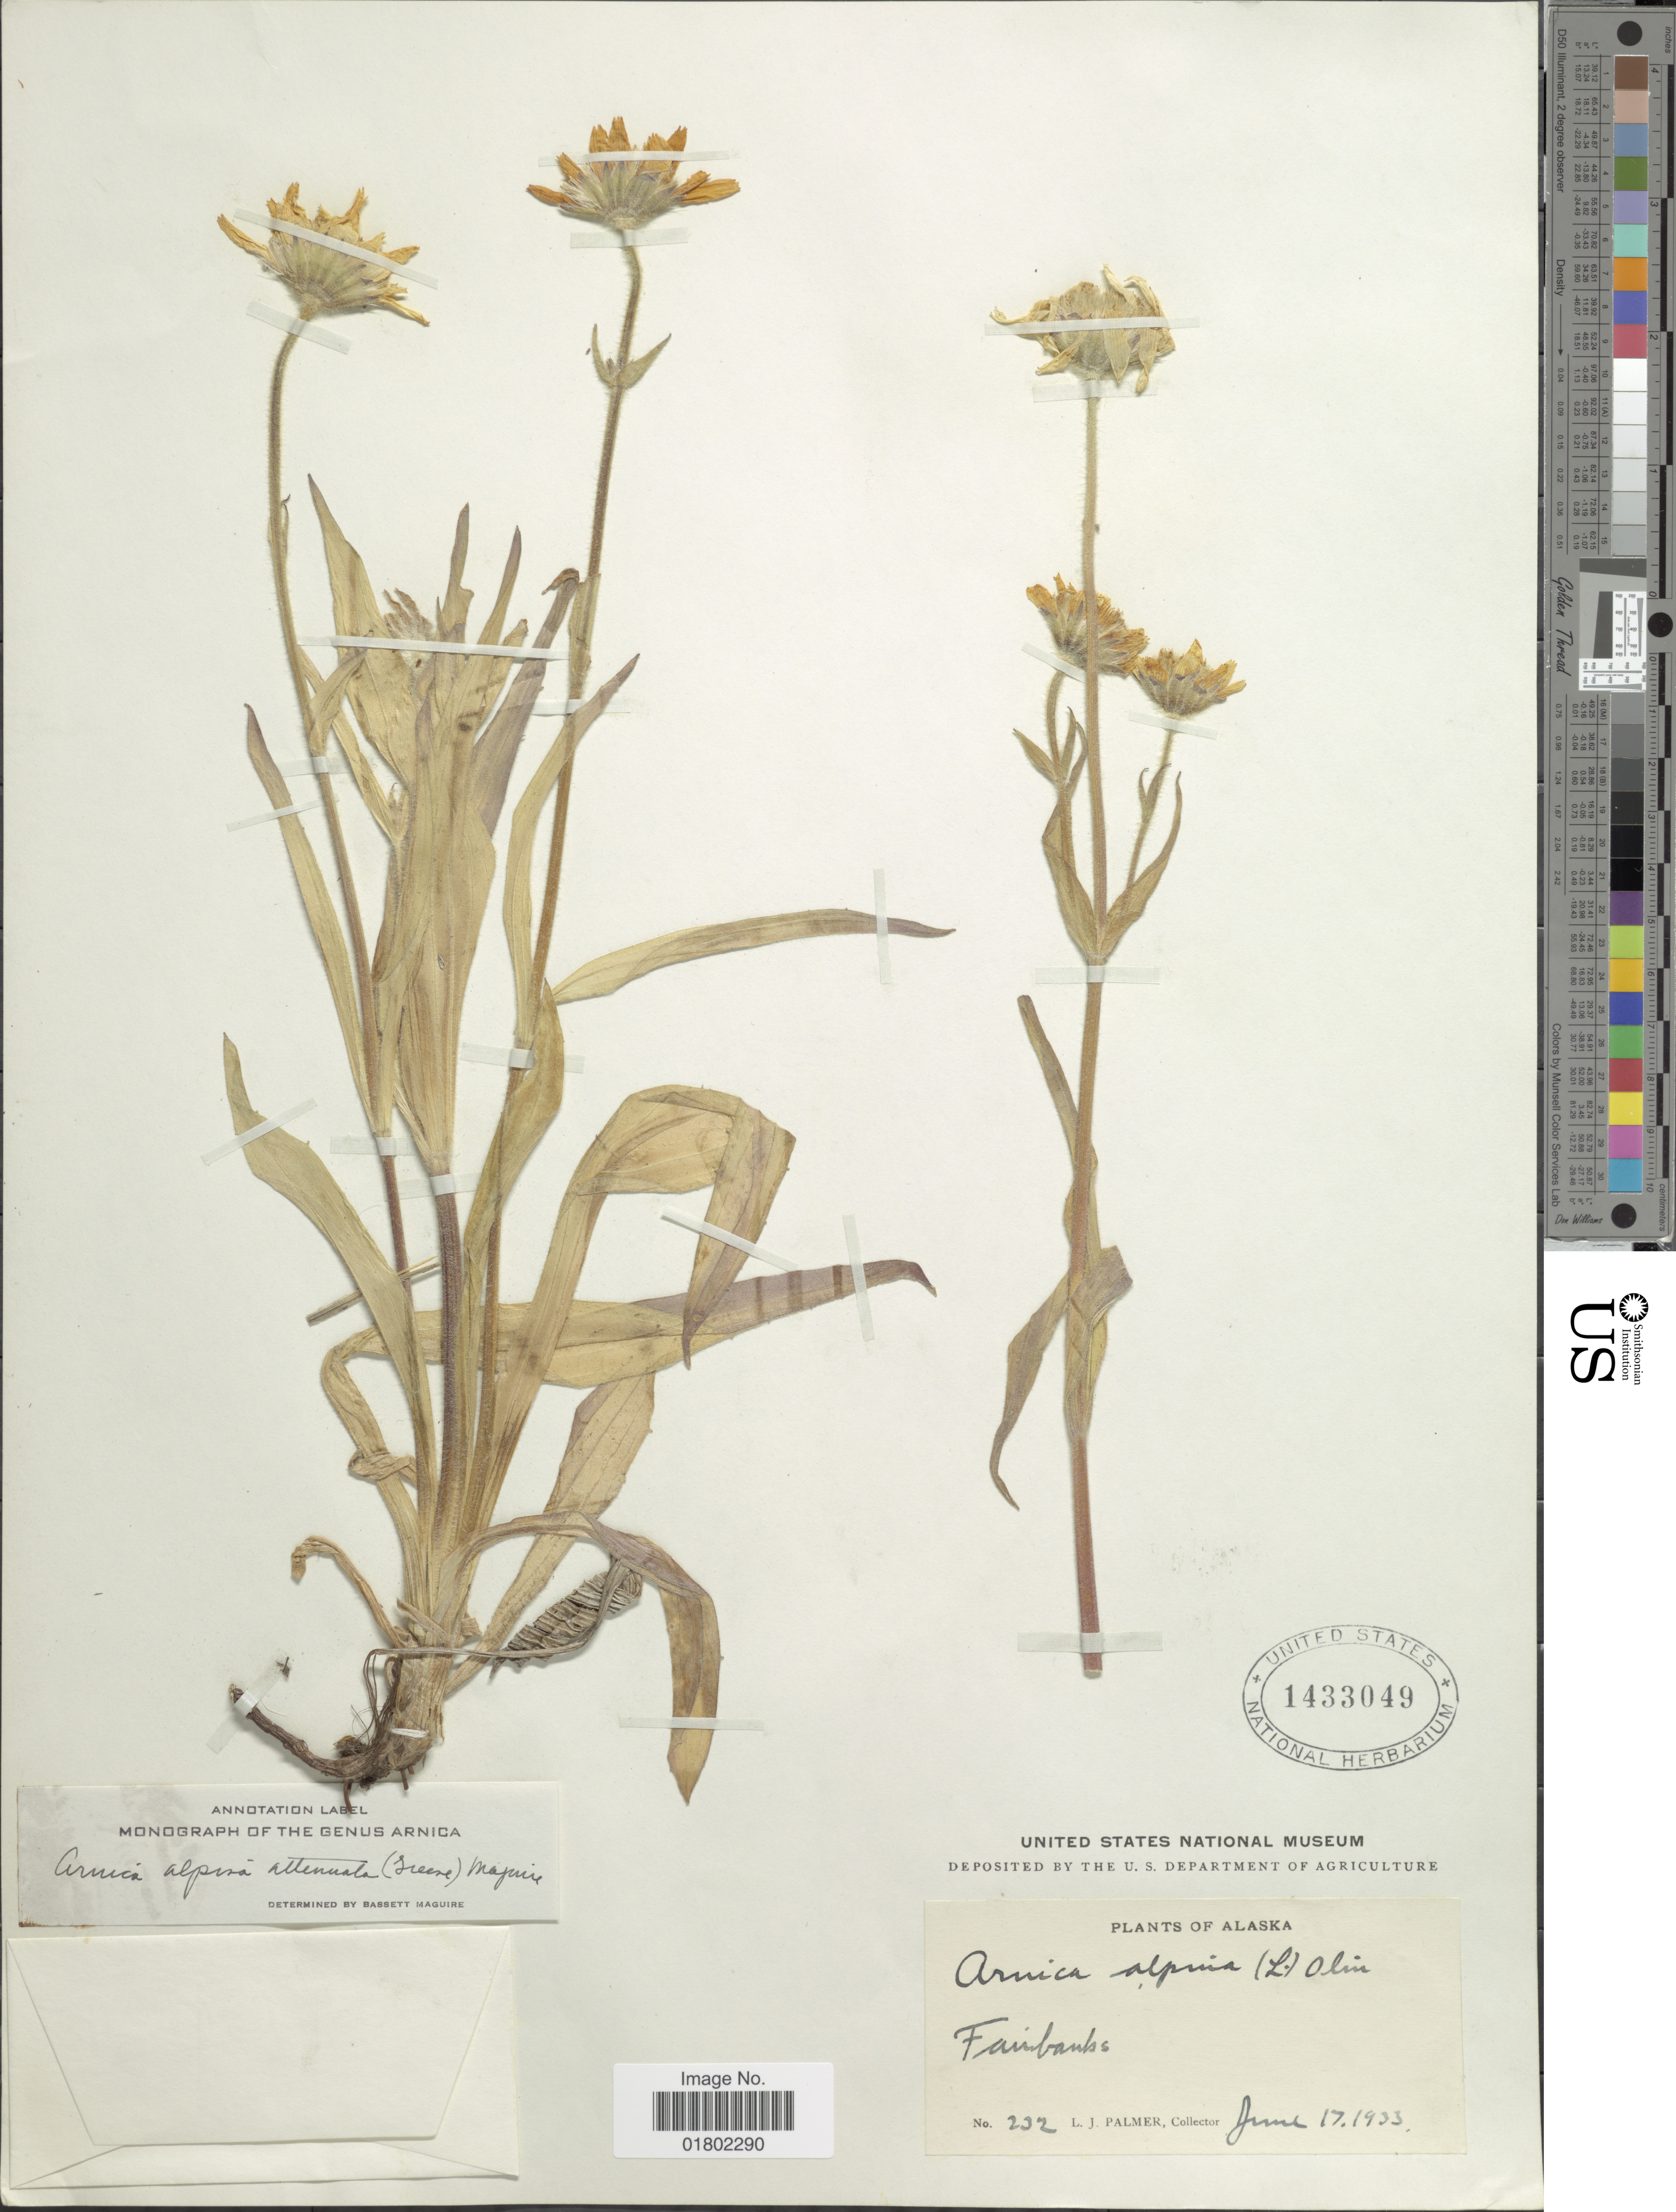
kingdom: Plantae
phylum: Tracheophyta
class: Magnoliopsida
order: Asterales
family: Asteraceae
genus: Arnica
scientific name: Arnica alpina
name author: Willd. ex Steud.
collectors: L. J. Palmer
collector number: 232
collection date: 1933-06-17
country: United States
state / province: Alaska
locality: Fairbanks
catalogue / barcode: US 1433049